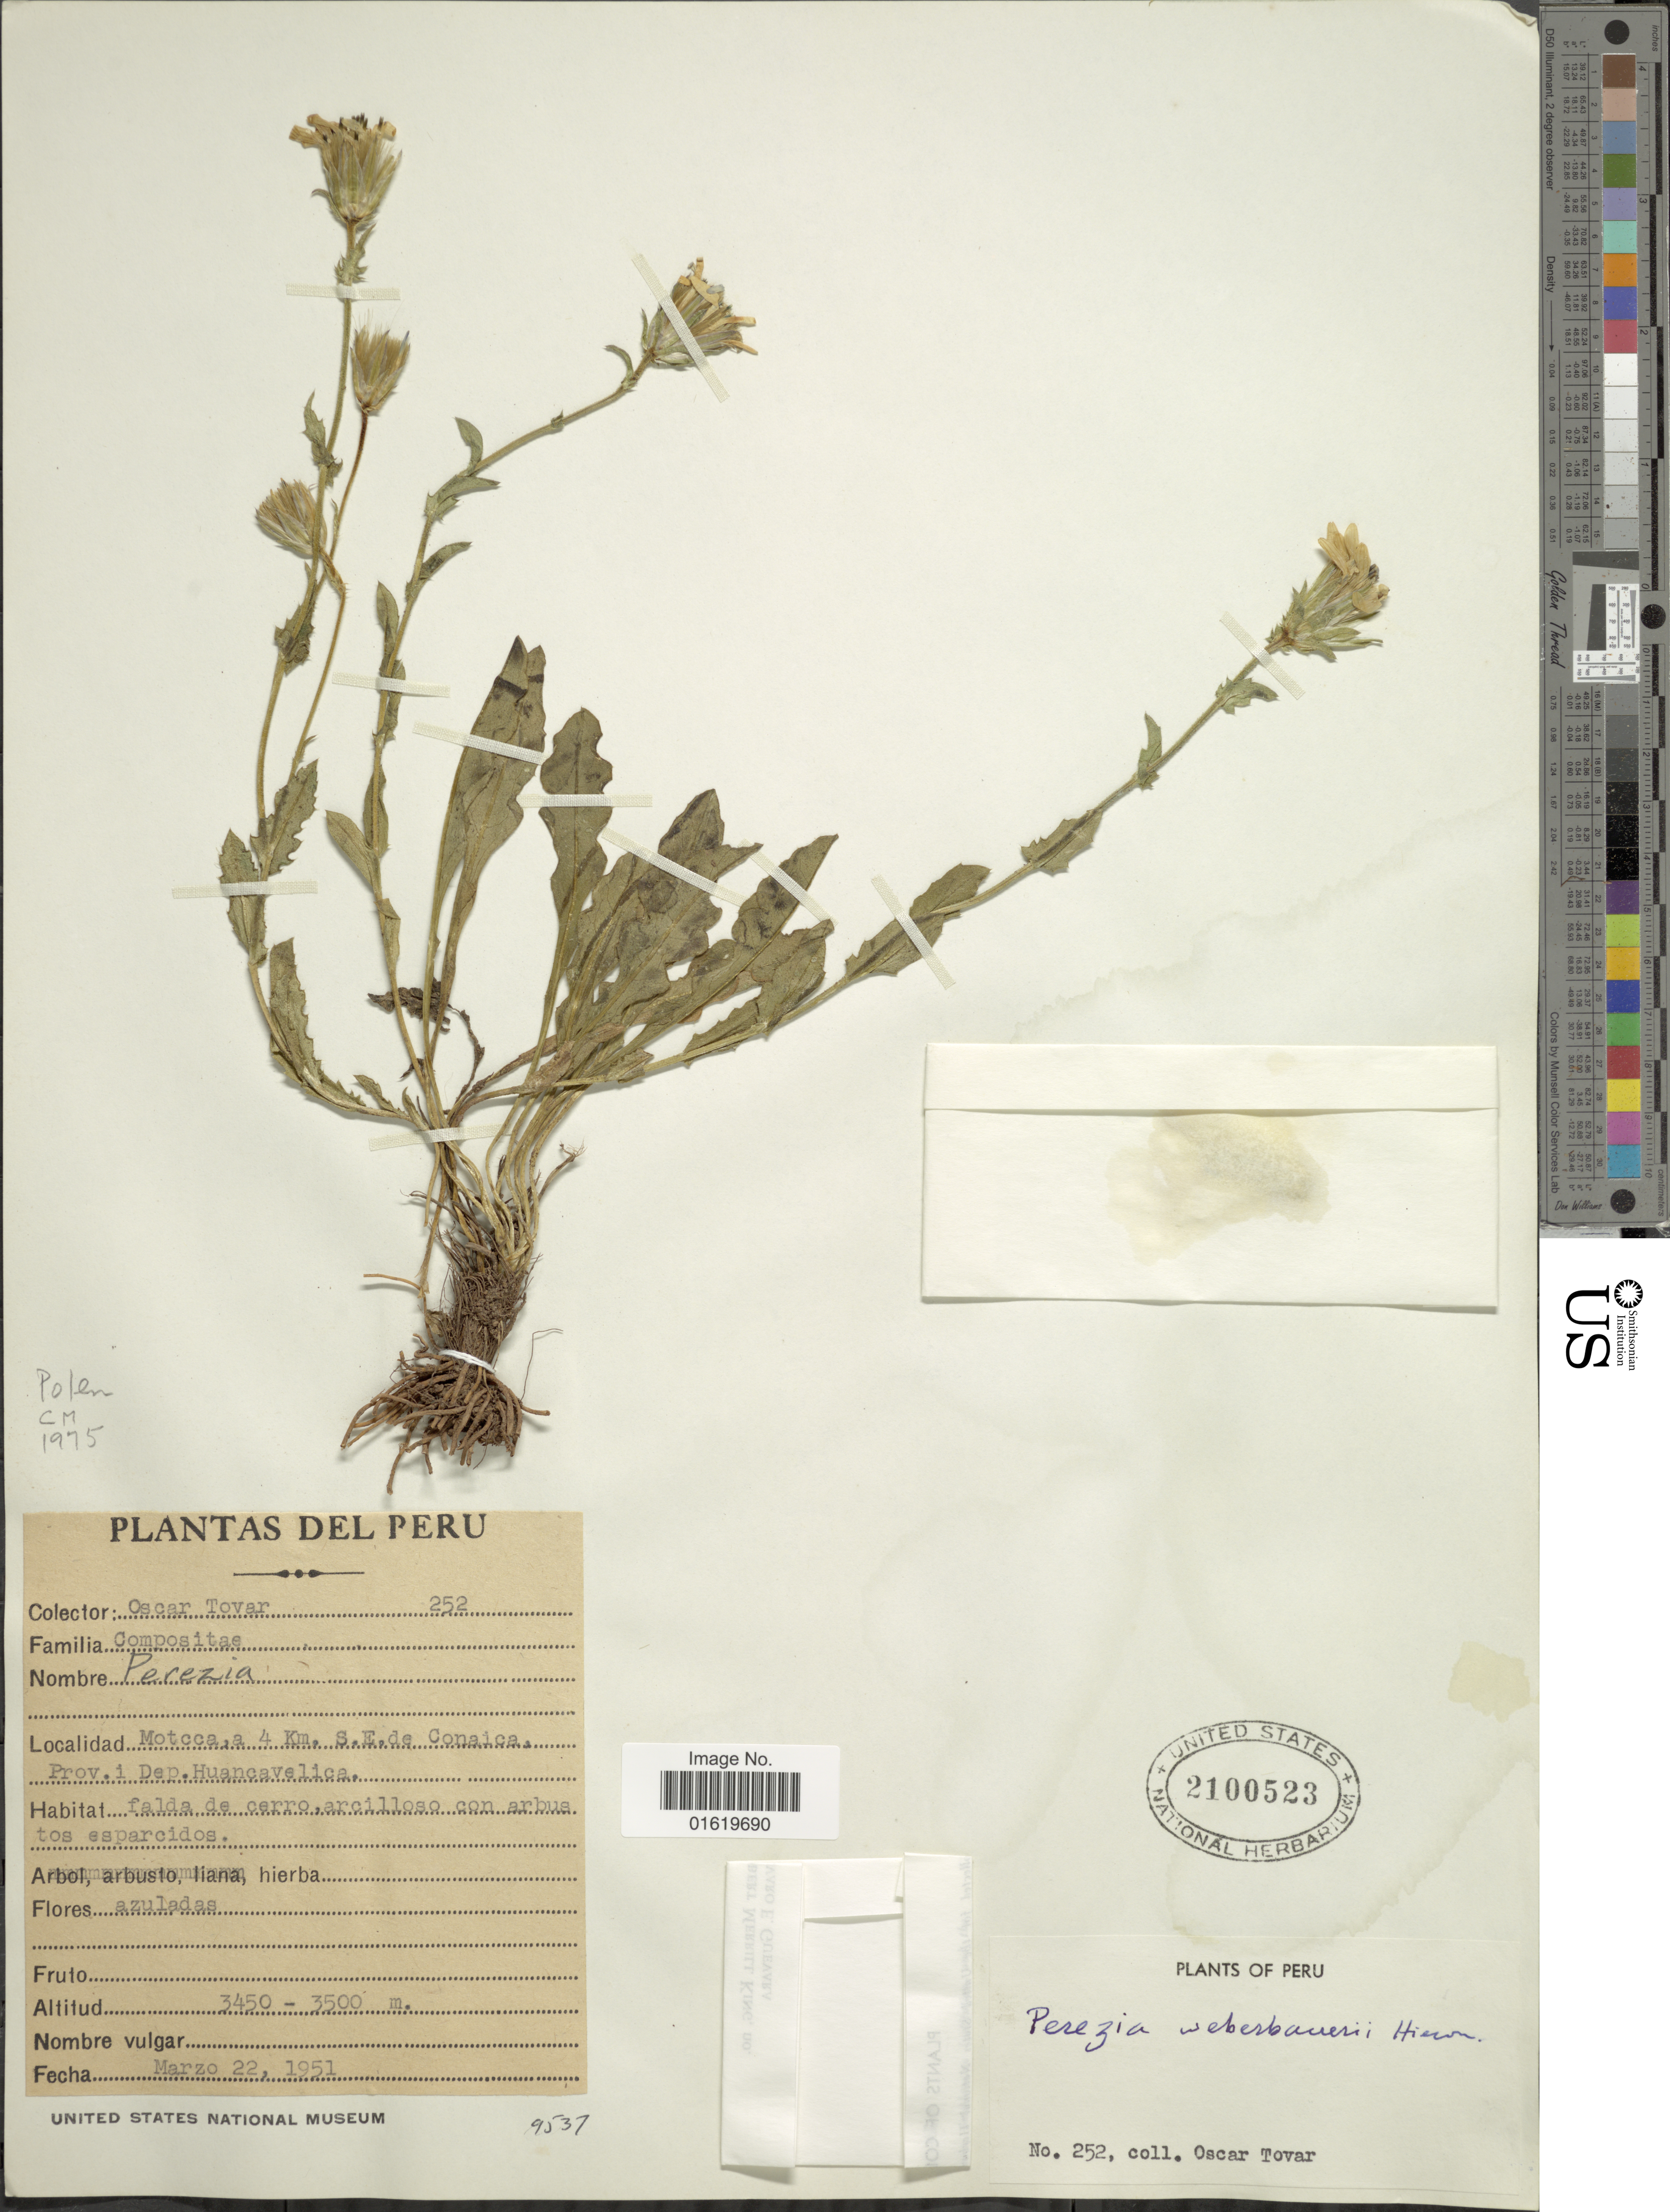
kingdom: Plantae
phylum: Tracheophyta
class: Magnoliopsida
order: Asterales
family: Asteraceae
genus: Perezia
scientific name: Perezia pungens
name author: (Humb. & Bonpl.) Less.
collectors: Ó. Tovar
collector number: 252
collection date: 1951-03-22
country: Peru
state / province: Huancavelica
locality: Motcca, a 4 Km. S.E. de Conaica. Prov. i Dep. Huancavelica.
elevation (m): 3450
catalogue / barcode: US 2100523